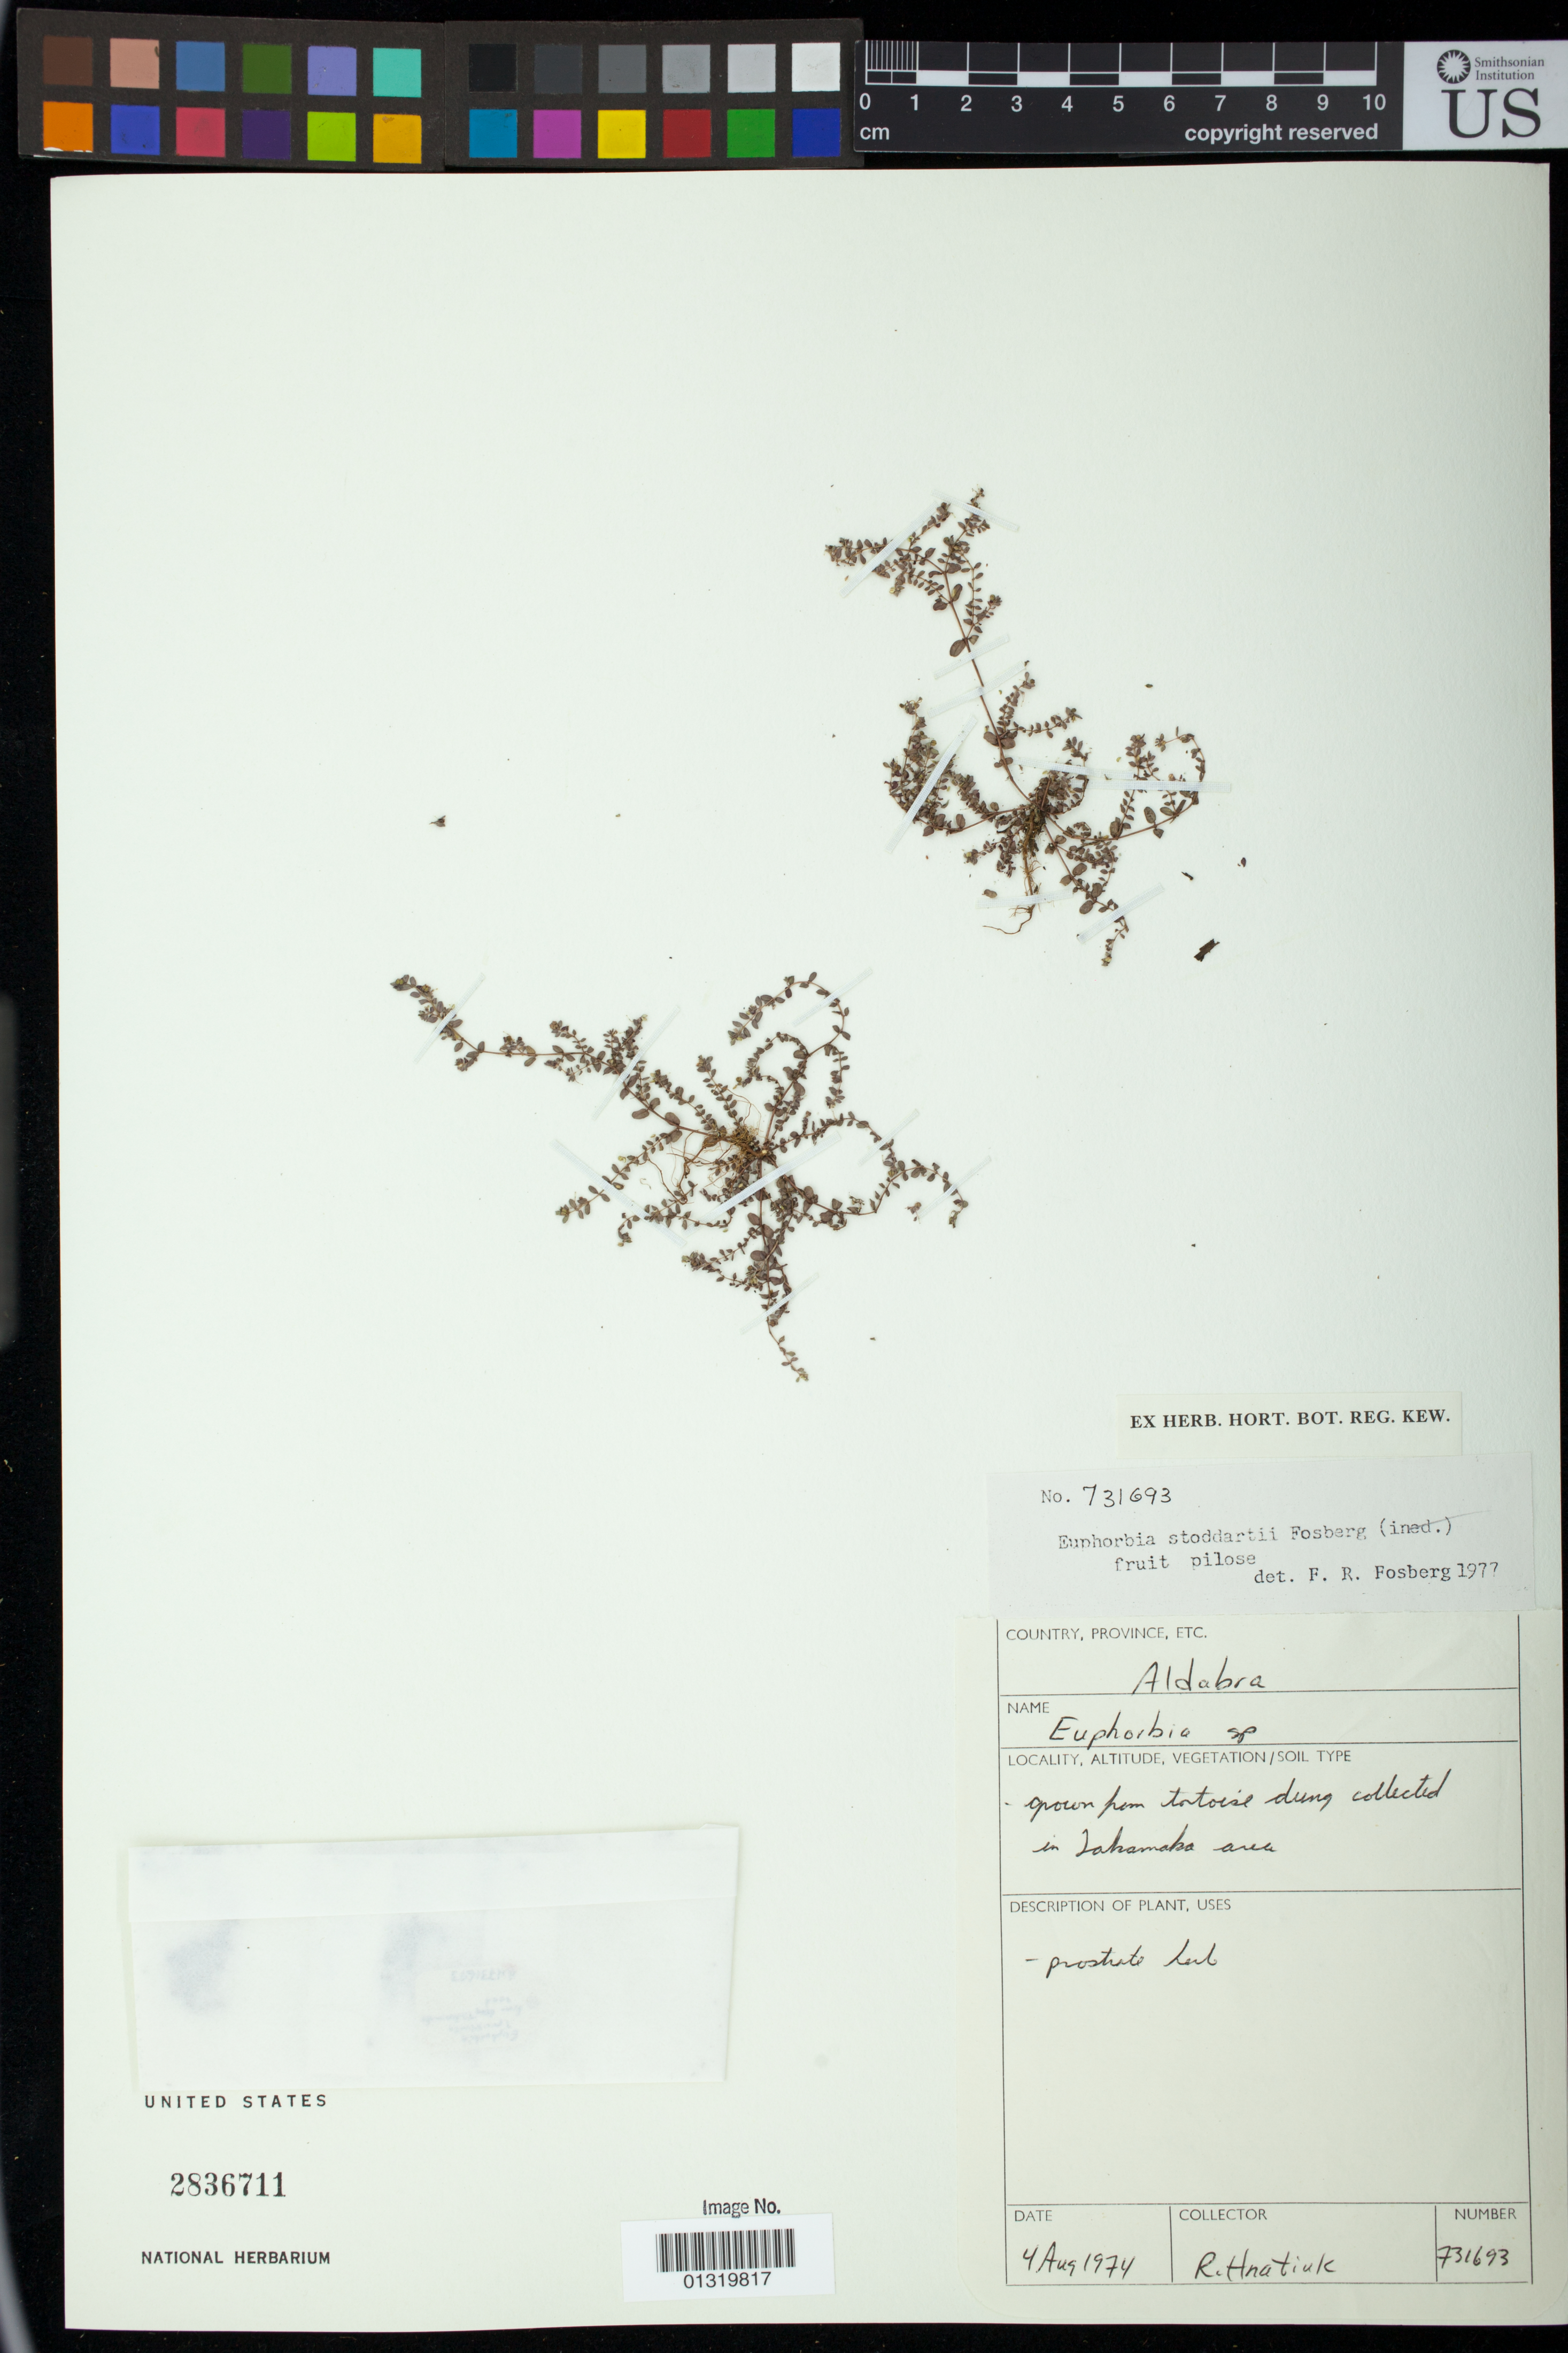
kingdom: Plantae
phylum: Tracheophyta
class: Magnoliopsida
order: Malpighiales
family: Euphorbiaceae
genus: Euphorbia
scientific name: Euphorbia stoddartii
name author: Fosberg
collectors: R. Hnatiuk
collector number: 731693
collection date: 1974-08-04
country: Seychelles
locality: Aldabra: grown from tortoise dung collected in Tahamaka area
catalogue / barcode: US 2836711